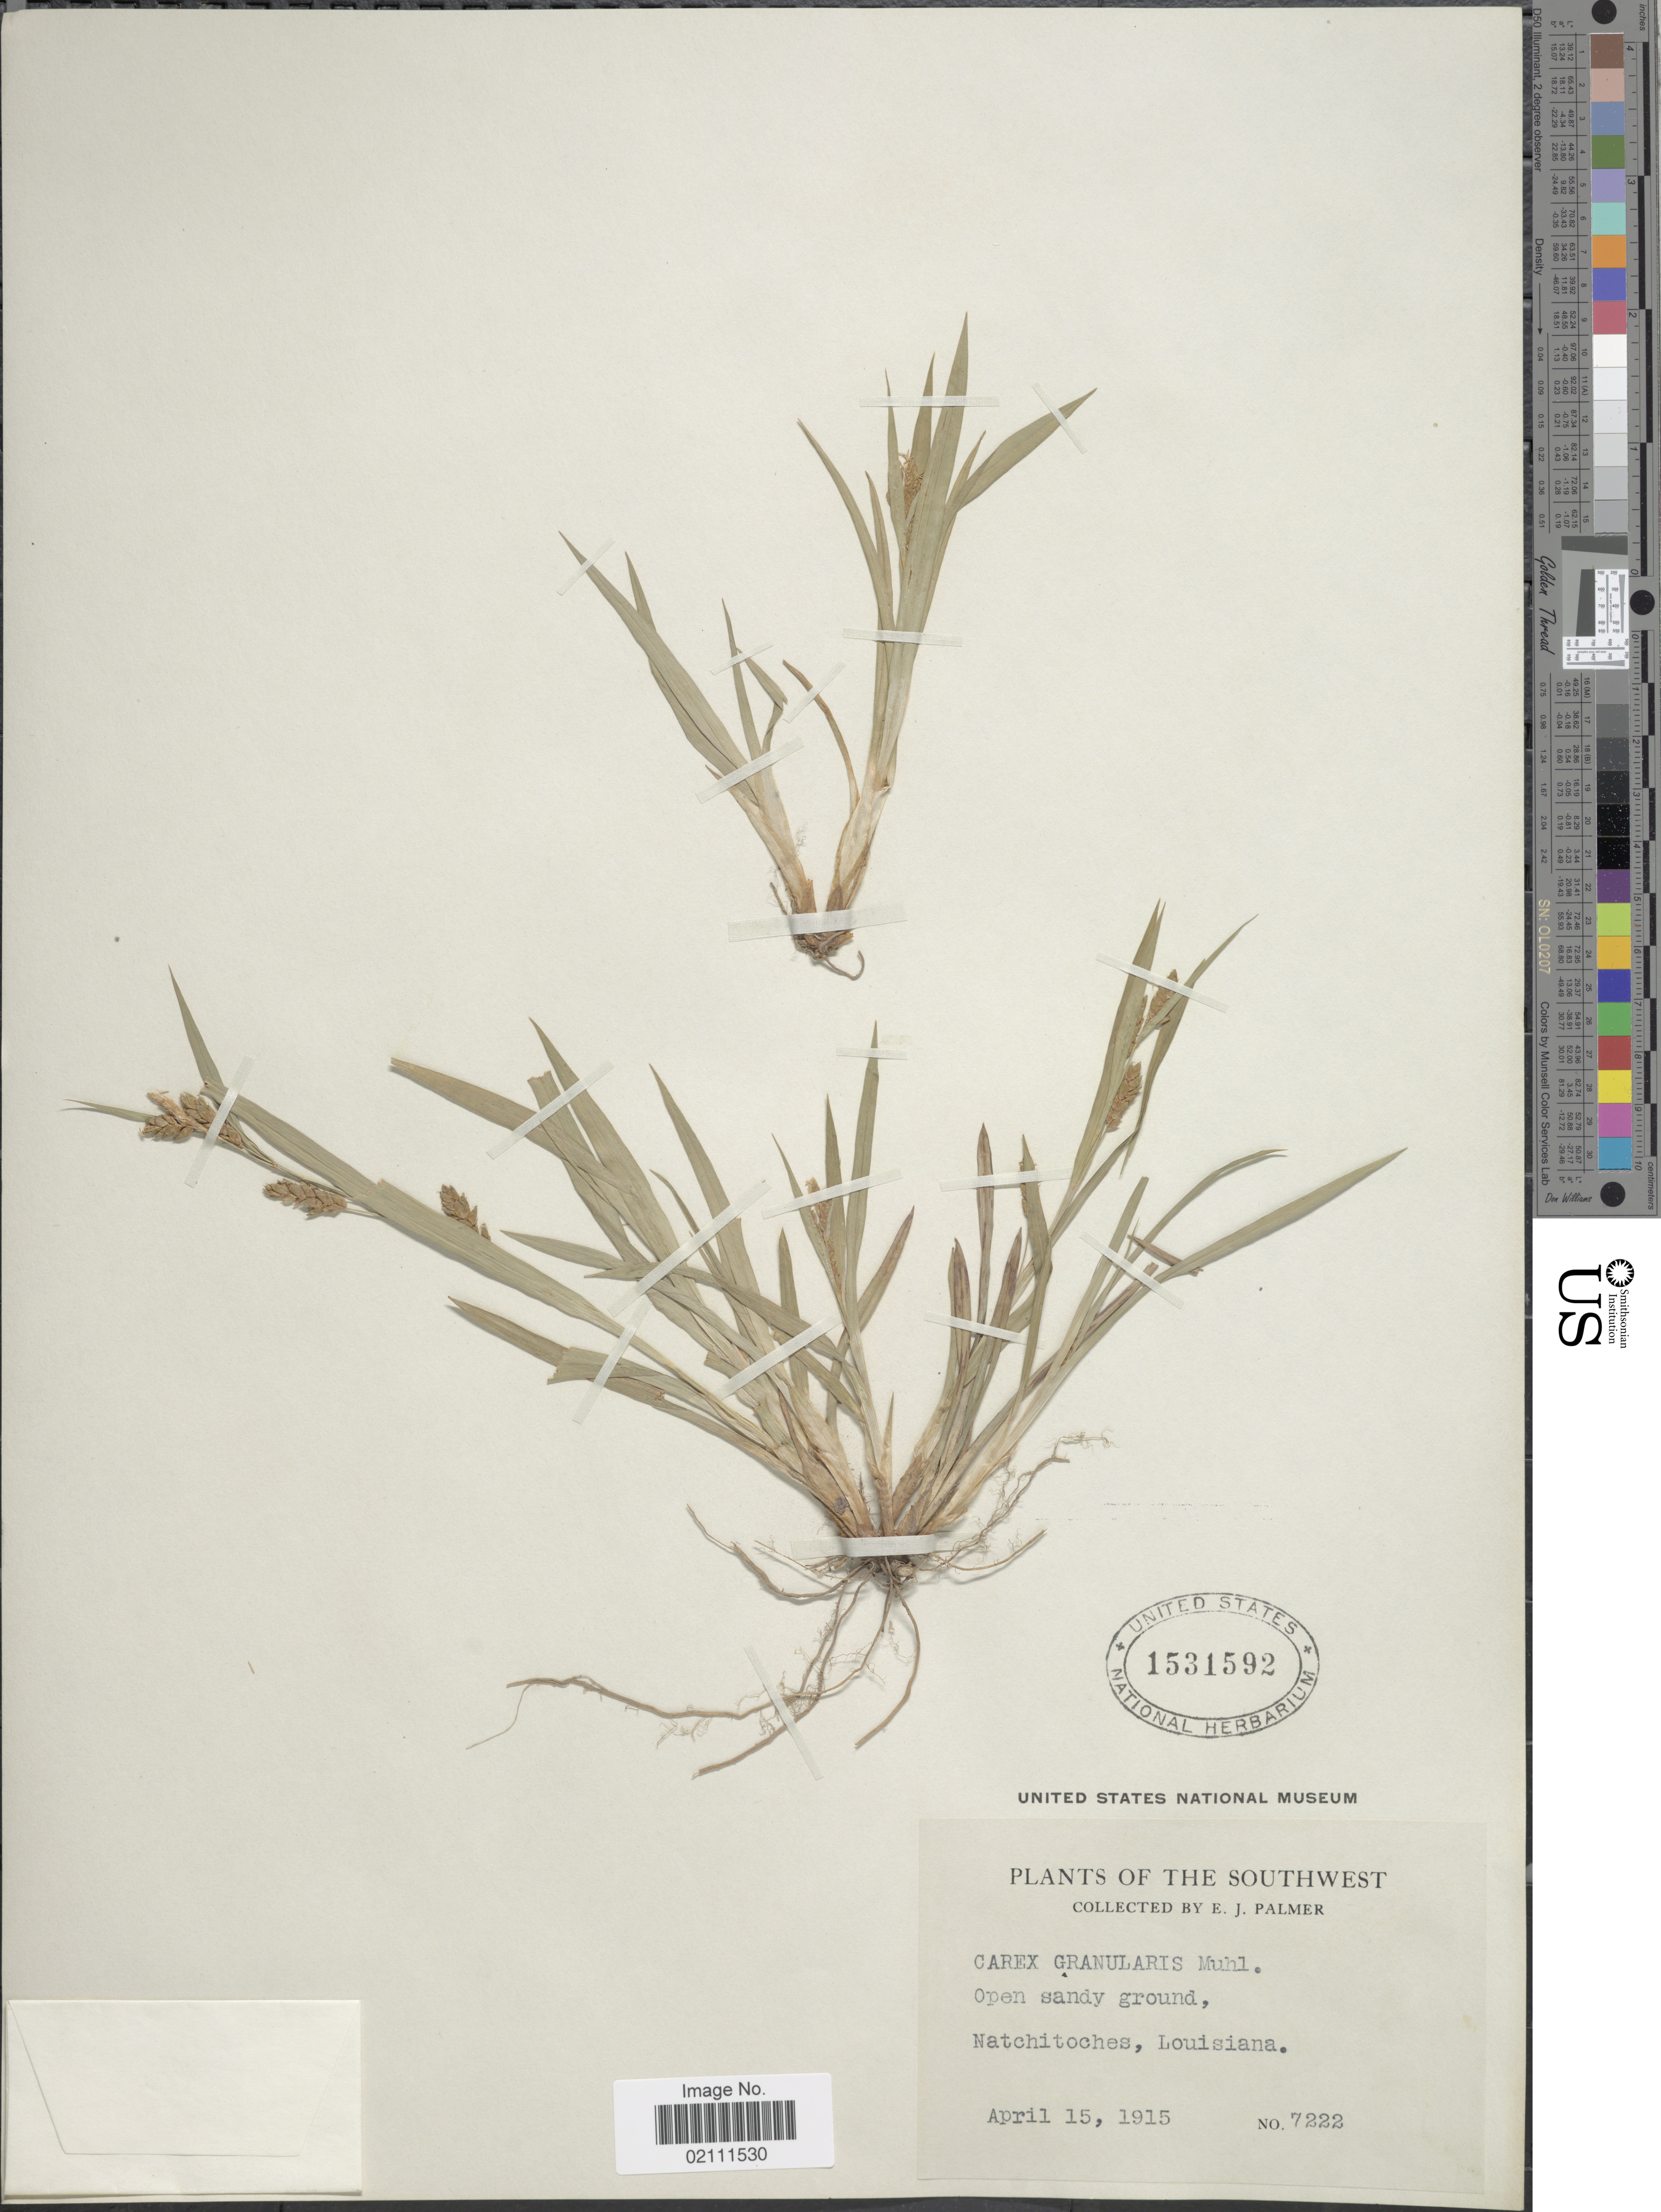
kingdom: Plantae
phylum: Tracheophyta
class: Liliopsida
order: Poales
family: Cyperaceae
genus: Carex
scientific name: Carex granularis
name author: Muhl. ex Willd.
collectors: E. J. Palmer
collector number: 7222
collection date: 1915-04-15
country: United States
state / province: Louisiana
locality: The Southwest, open sandy ground, Natchitoches.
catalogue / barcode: US 1531592